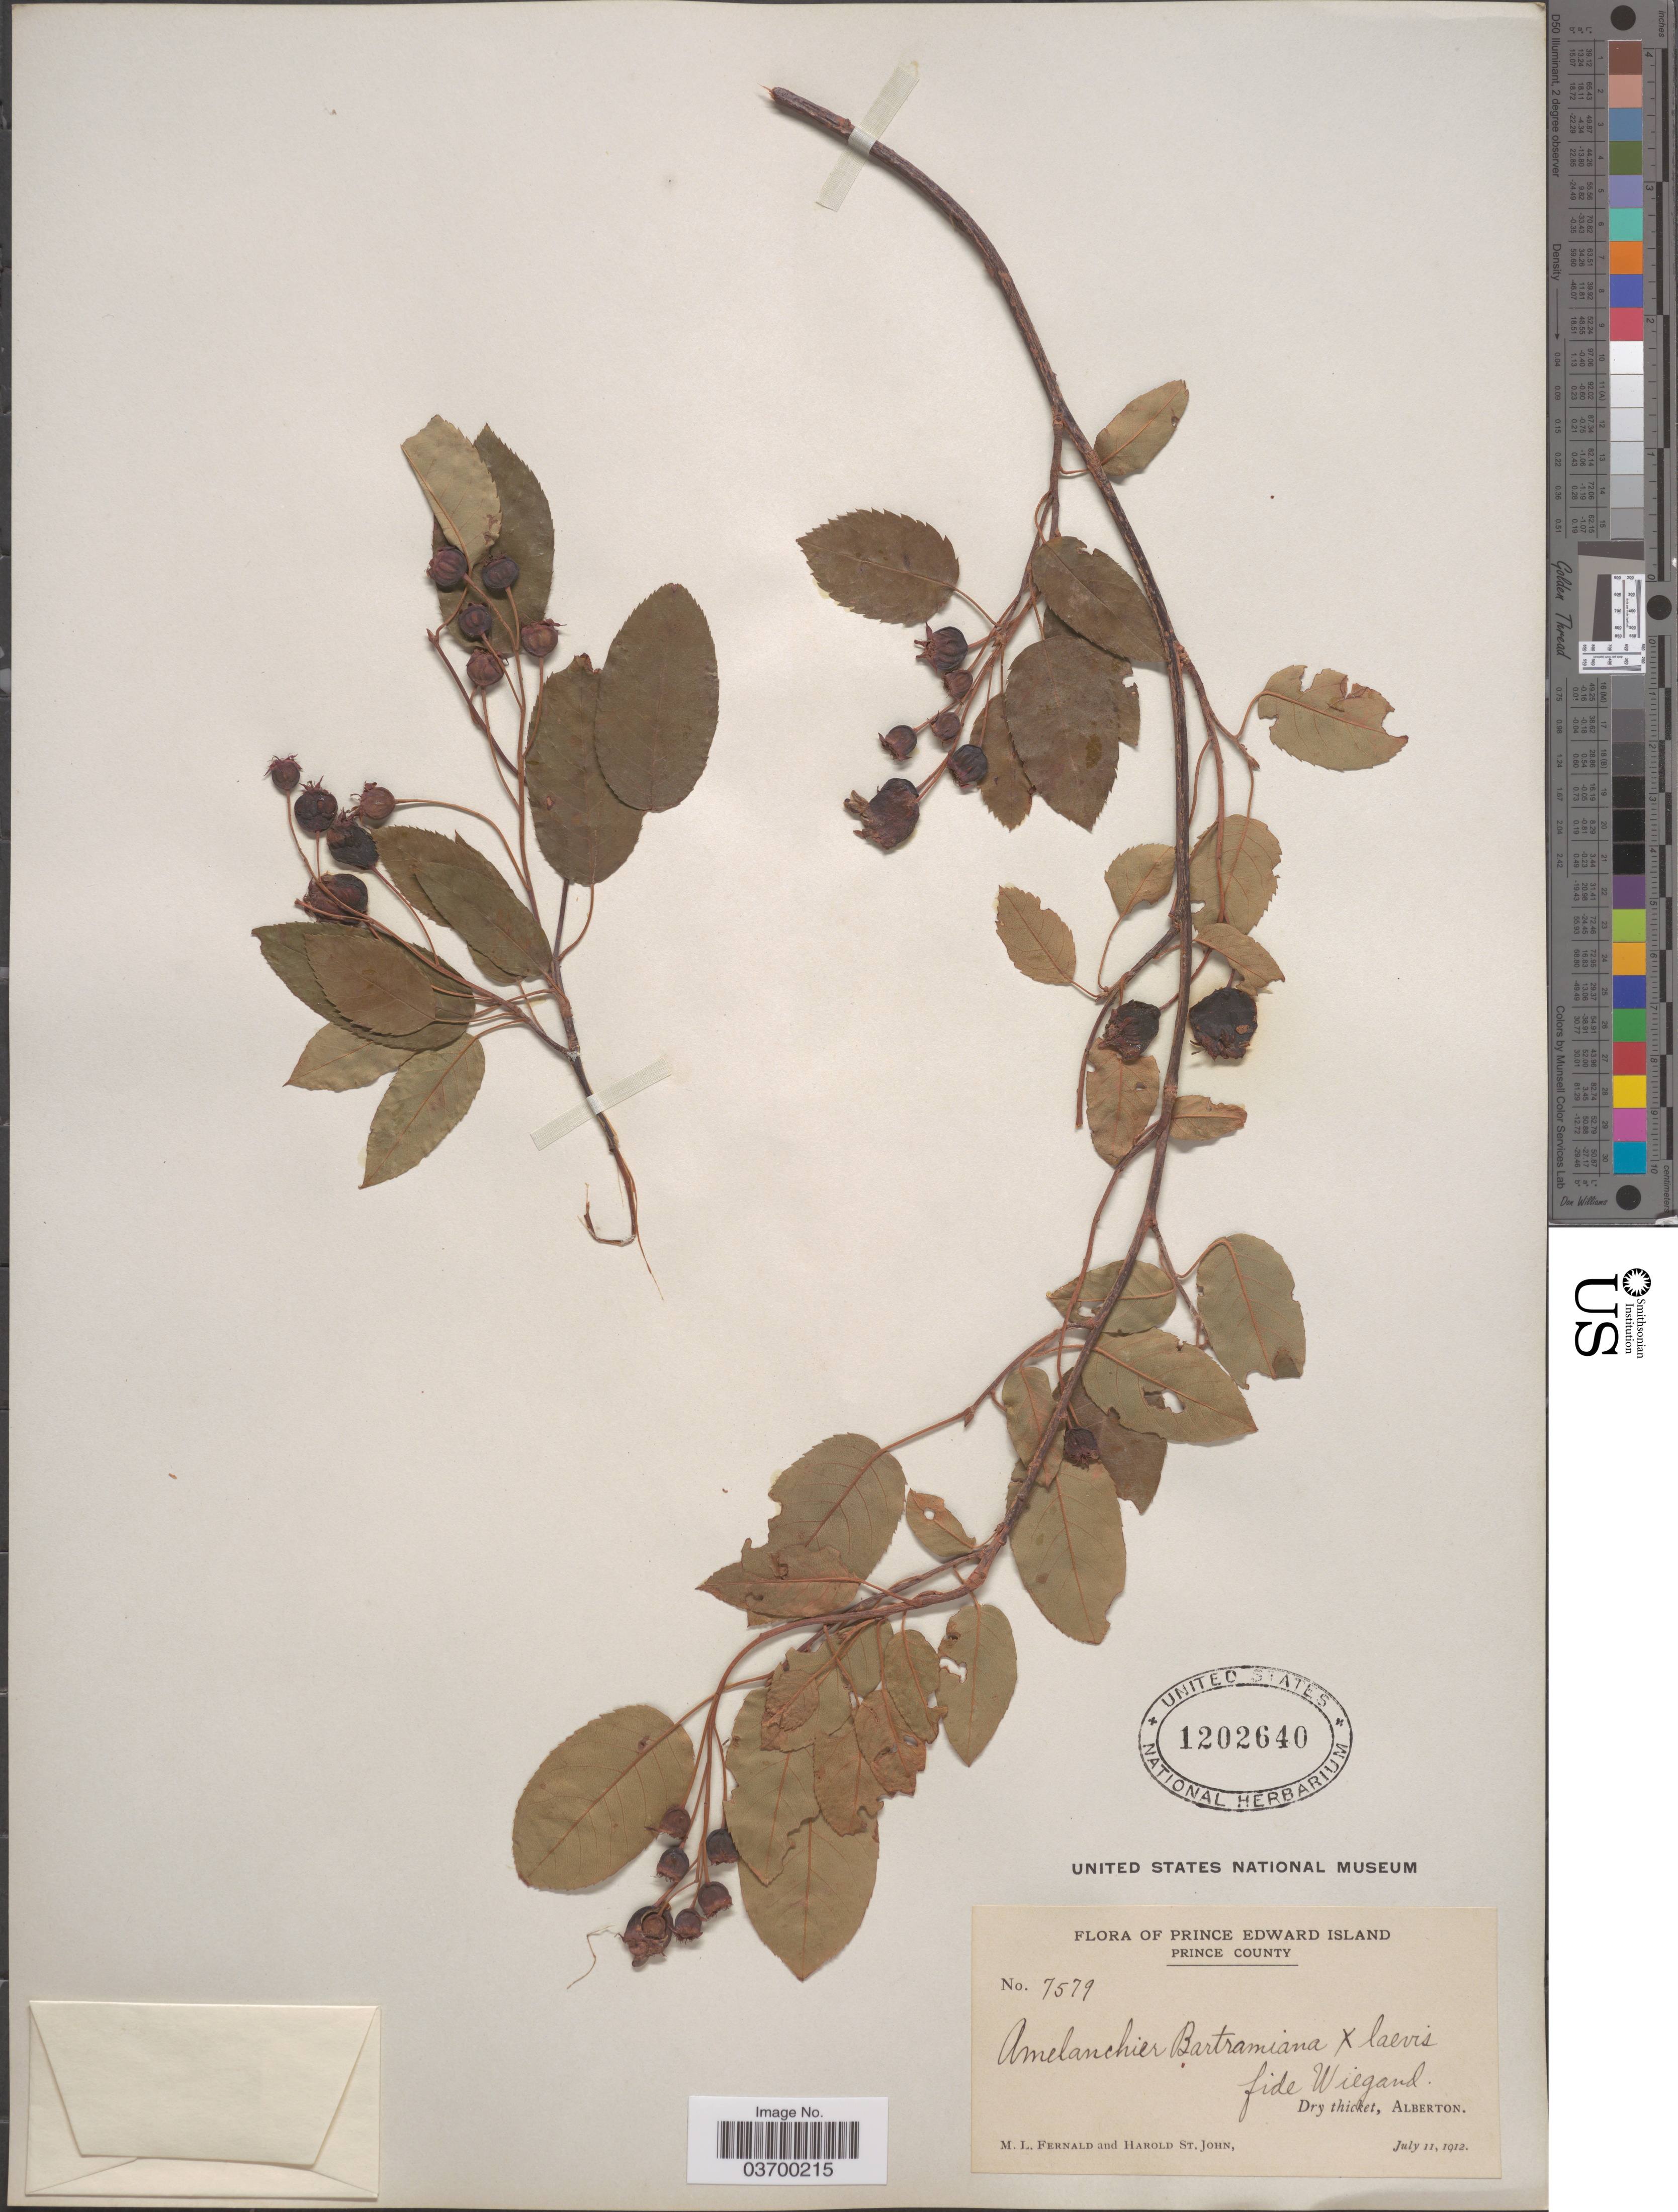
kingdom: Plantae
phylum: Tracheophyta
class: Magnoliopsida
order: Rosales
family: Rosaceae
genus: Amelanchier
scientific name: Amelanchier bartramiana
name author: (Tausch) M. Roem.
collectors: M. L. Fernald & H. St. John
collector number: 7579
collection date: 1912-07-11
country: Canada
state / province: Prince Edward Island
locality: Prince County. Alberton.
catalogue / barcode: US 1202640